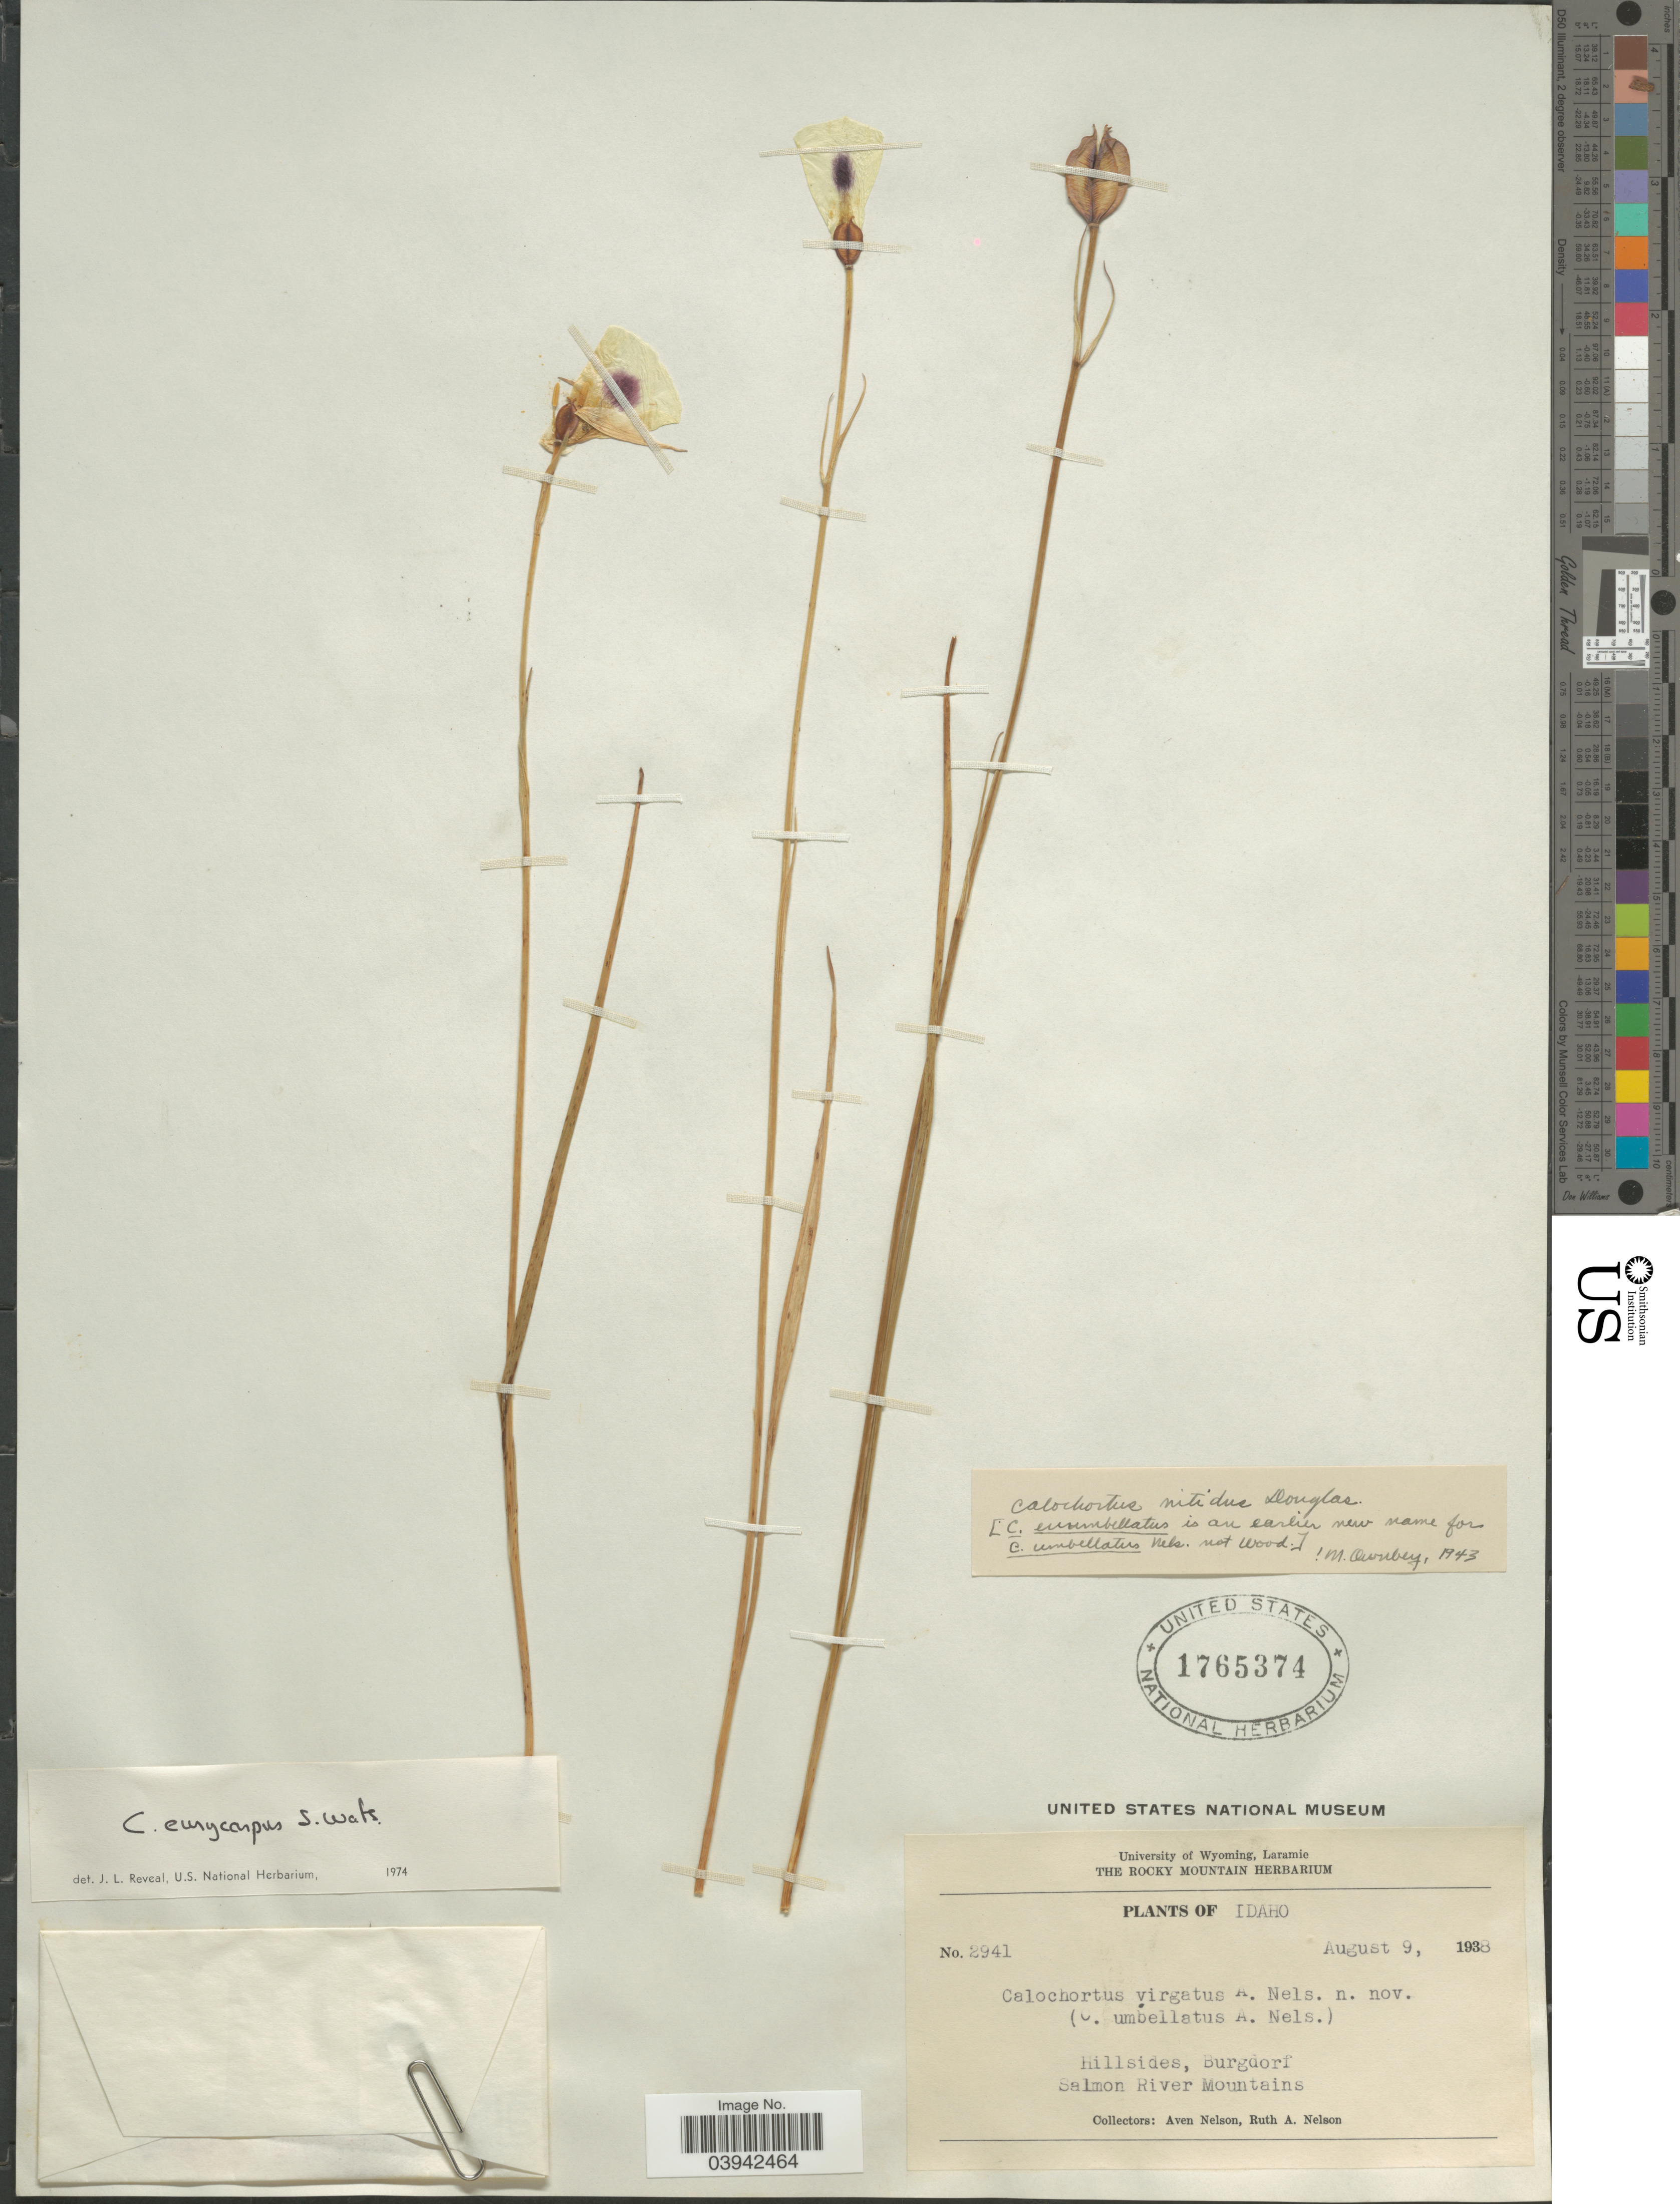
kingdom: Plantae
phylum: Tracheophyta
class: Liliopsida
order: Liliales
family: Liliaceae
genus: Calochortus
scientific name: Calochortus eurycarpus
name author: S. Watson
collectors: A. Nelson & R. A. Nelson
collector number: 2941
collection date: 1938-08-09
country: United States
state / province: Idaho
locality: Hillsides, Burgdorf Salmon River Mountains.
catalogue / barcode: US 1765374